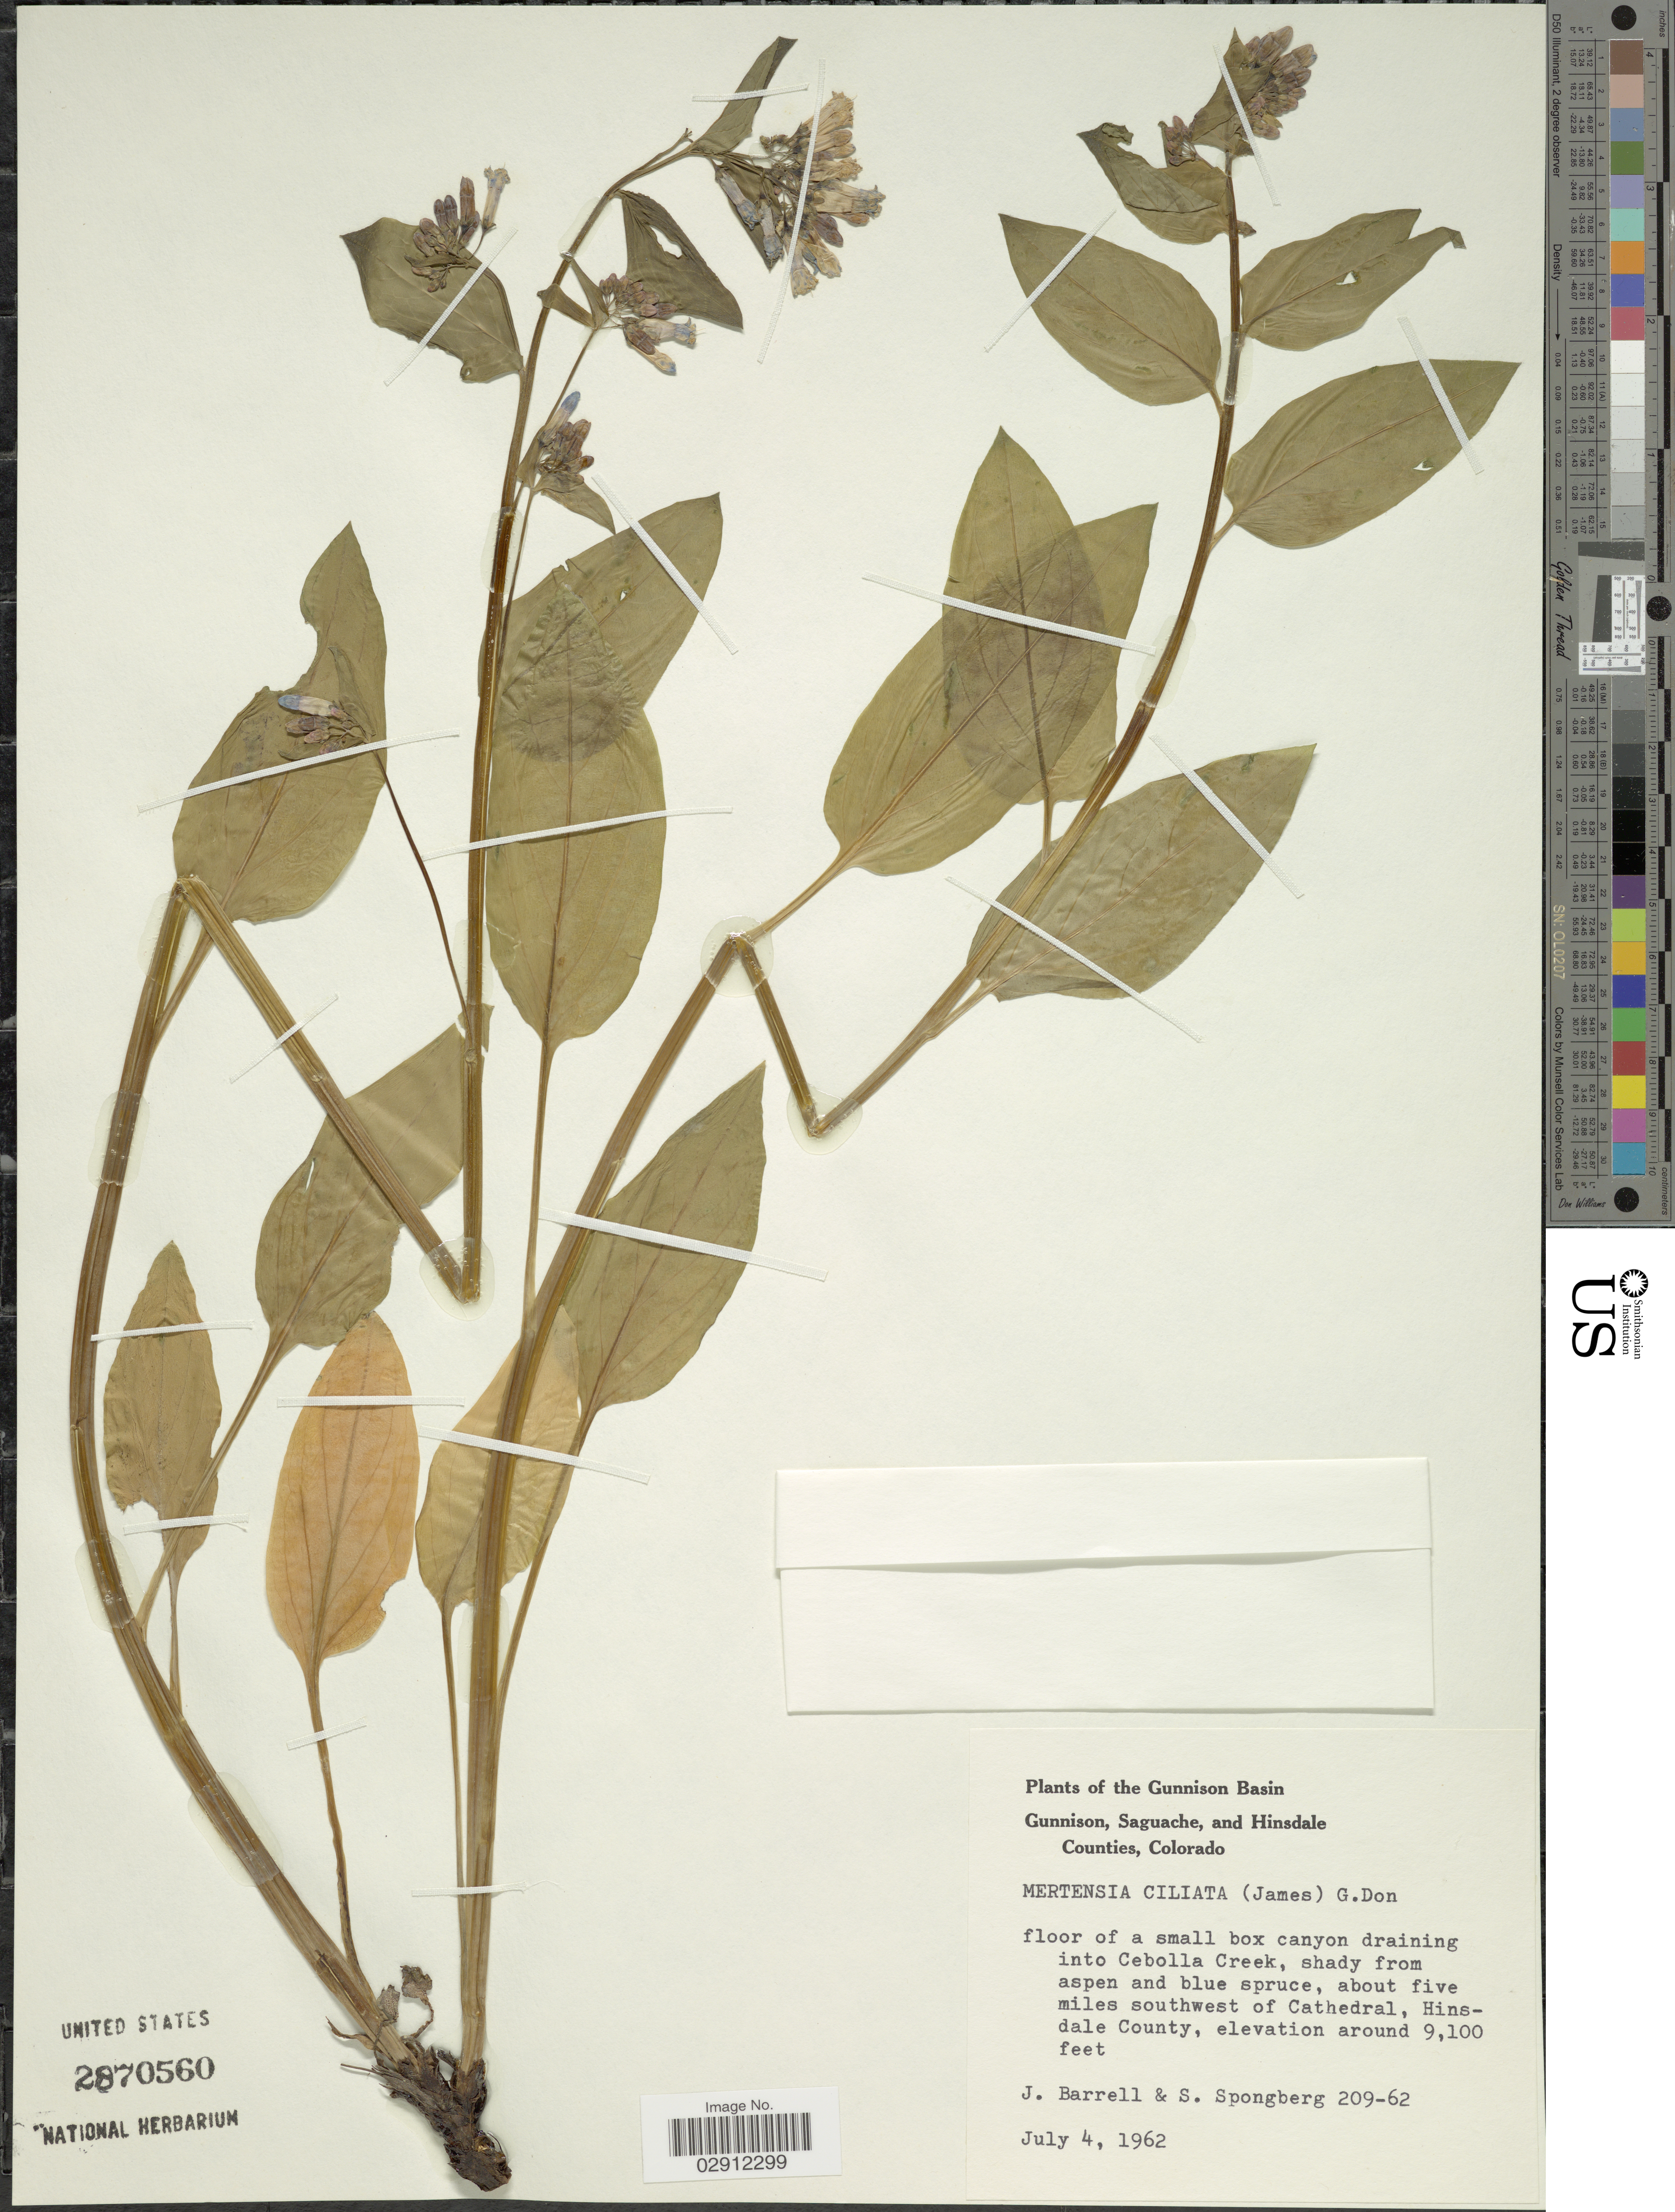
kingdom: Plantae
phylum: Tracheophyta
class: Magnoliopsida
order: Boraginales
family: Boraginaceae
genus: Mertensia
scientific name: Mertensia ciliata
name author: (James) G. Don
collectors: J. Barrell & S. A.Spongberg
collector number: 209-62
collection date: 1962-07-04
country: United States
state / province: Colorado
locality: The Gunnison Basin. Gunnison, Saguache, and Hinsdale Counties. Floor of a small box canyon draining into Cebolla Creek. About five miles southwest of Cathedral, Hinsdale County.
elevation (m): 2774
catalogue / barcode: US 2870560